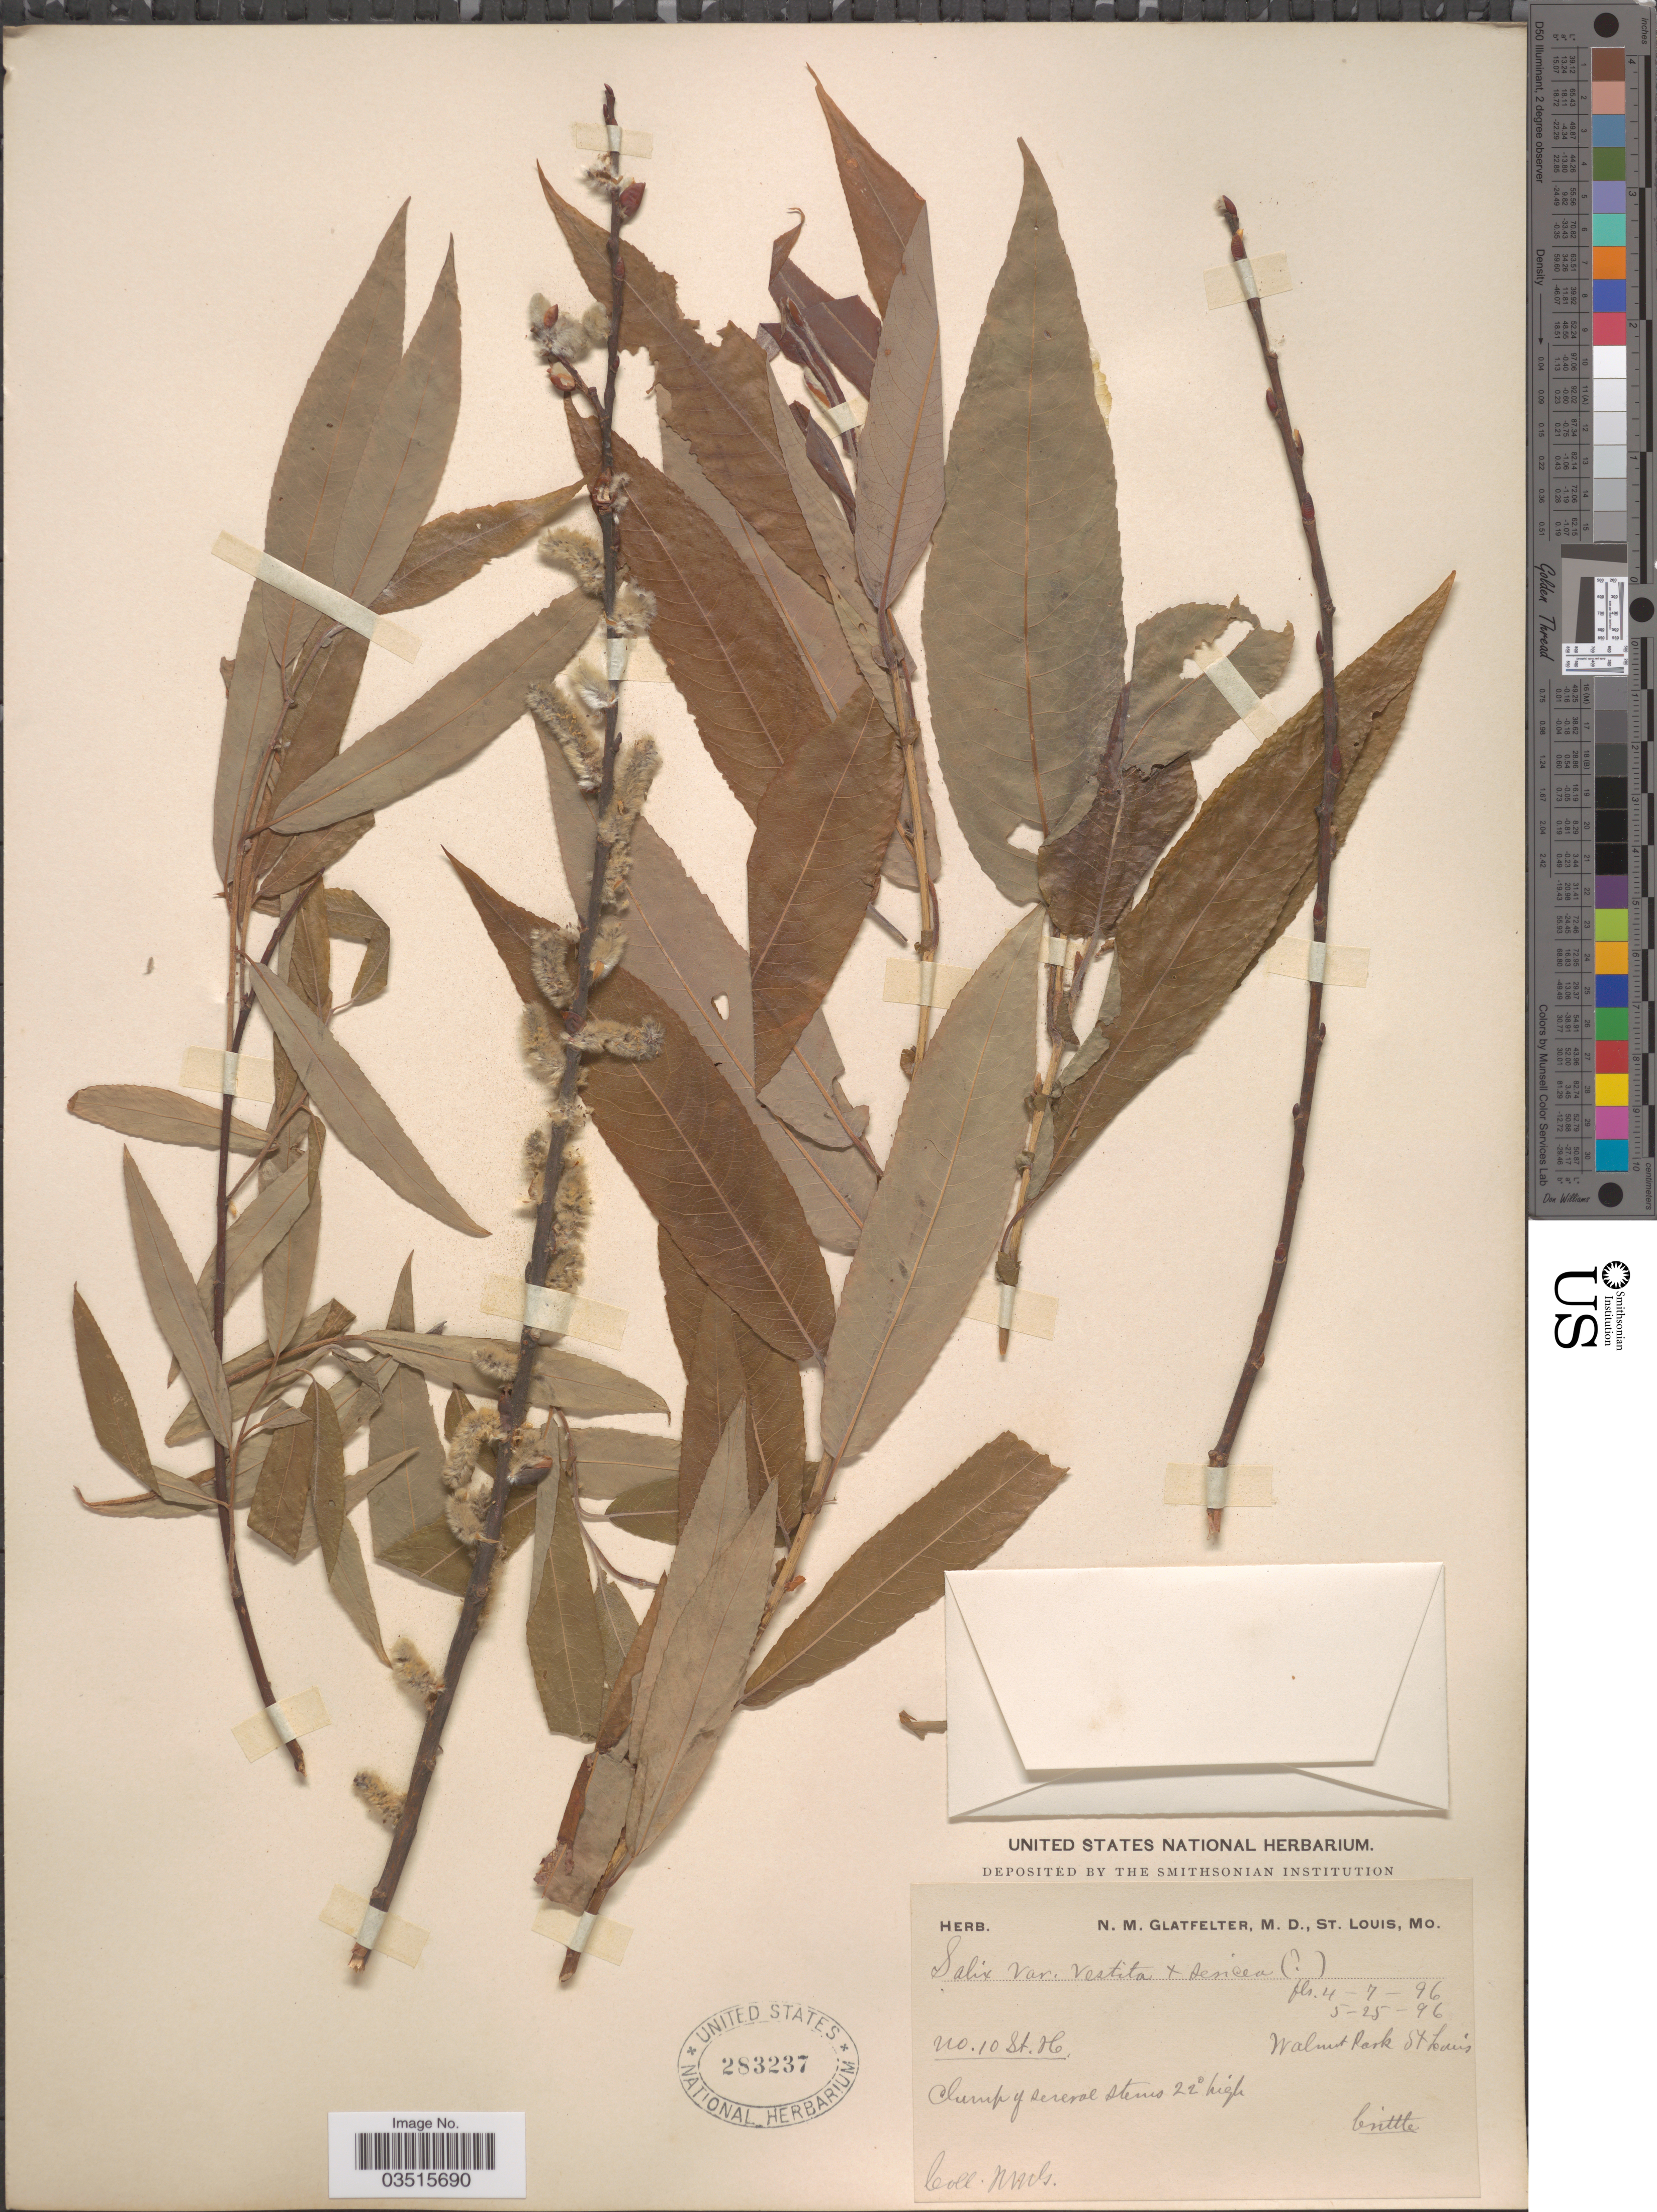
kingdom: Plantae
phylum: Tracheophyta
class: Magnoliopsida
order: Malpighiales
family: Salicaceae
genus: Salix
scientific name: Salix missouriensis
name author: Bebb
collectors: N. M. Glatfelter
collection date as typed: Transcribed d/m/y: 7/4/96 to 25/5/96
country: United States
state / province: Missouri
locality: Walnut Park. St. Louis.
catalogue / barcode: US 283237